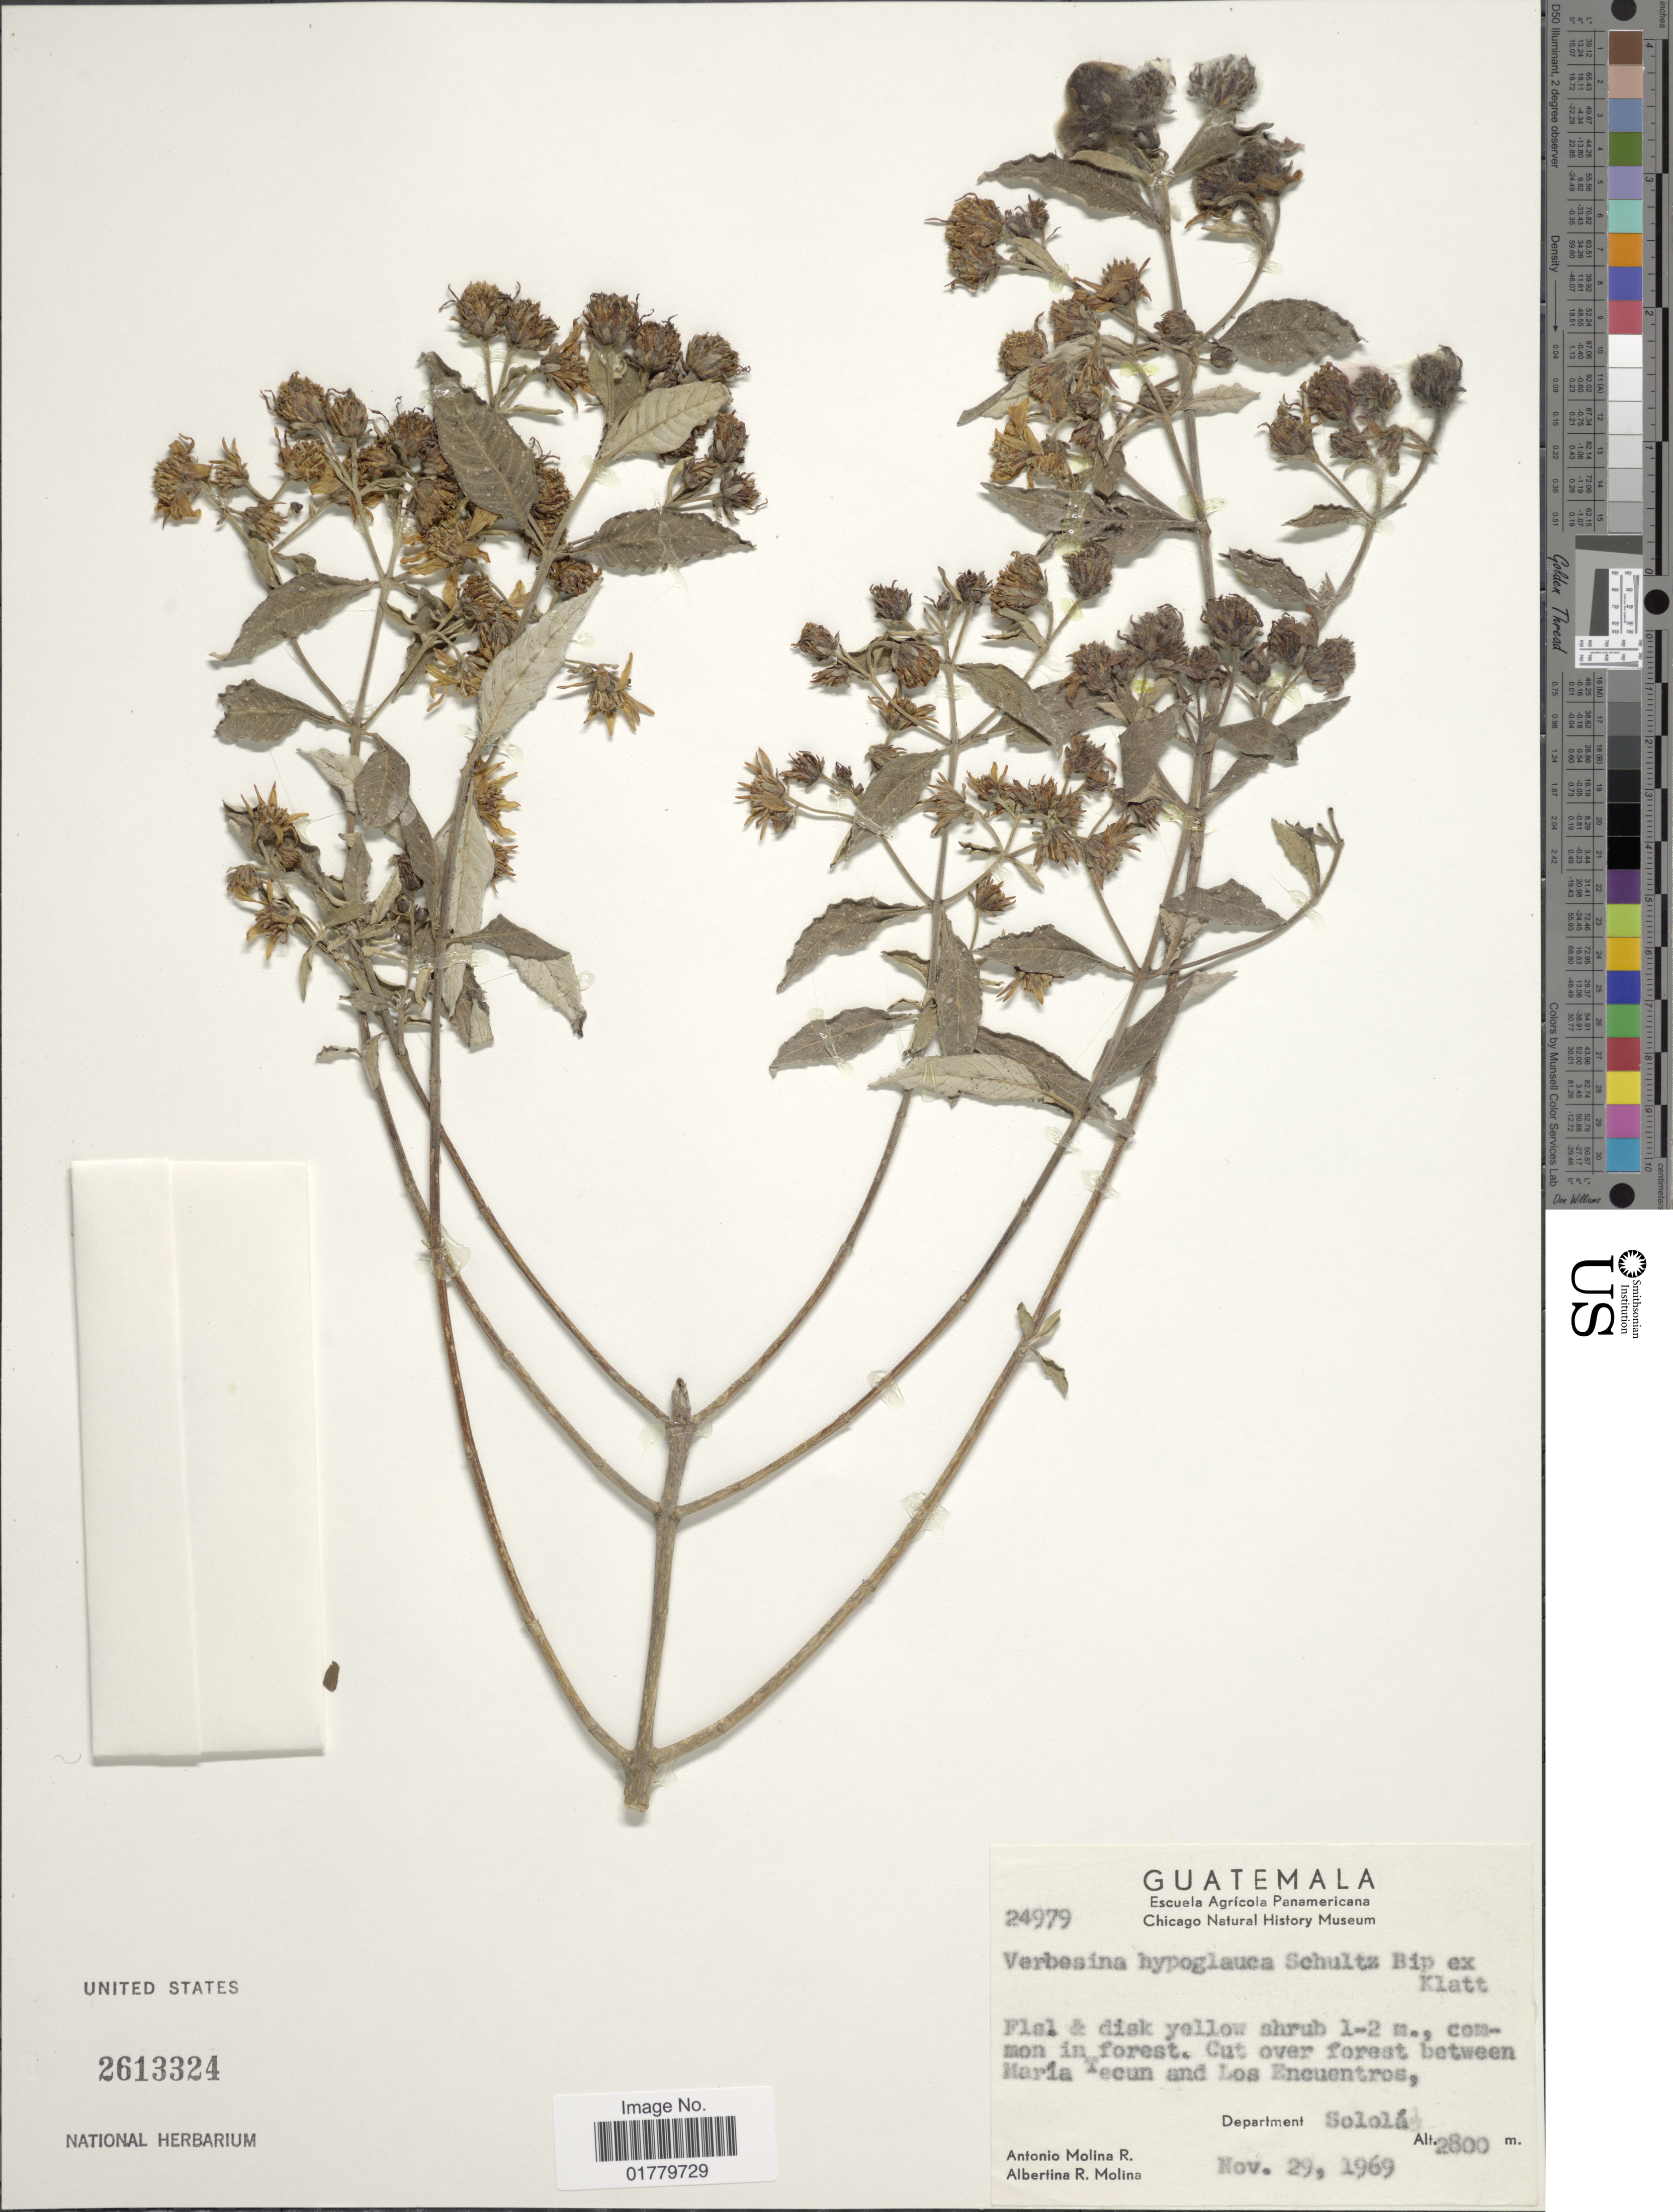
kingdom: Plantae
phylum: Tracheophyta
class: Magnoliopsida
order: Asterales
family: Asteraceae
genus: Verbesina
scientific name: Verbesina hypoglauca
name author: Sch. Bip. ex Klatt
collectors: A. Molina R. & A. R. Molina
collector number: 24979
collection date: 1969-11-29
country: Guatemala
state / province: Sololá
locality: Cut over forest between María Tecun and Los Encuentros, Department Sololá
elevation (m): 2800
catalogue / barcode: US 2613324